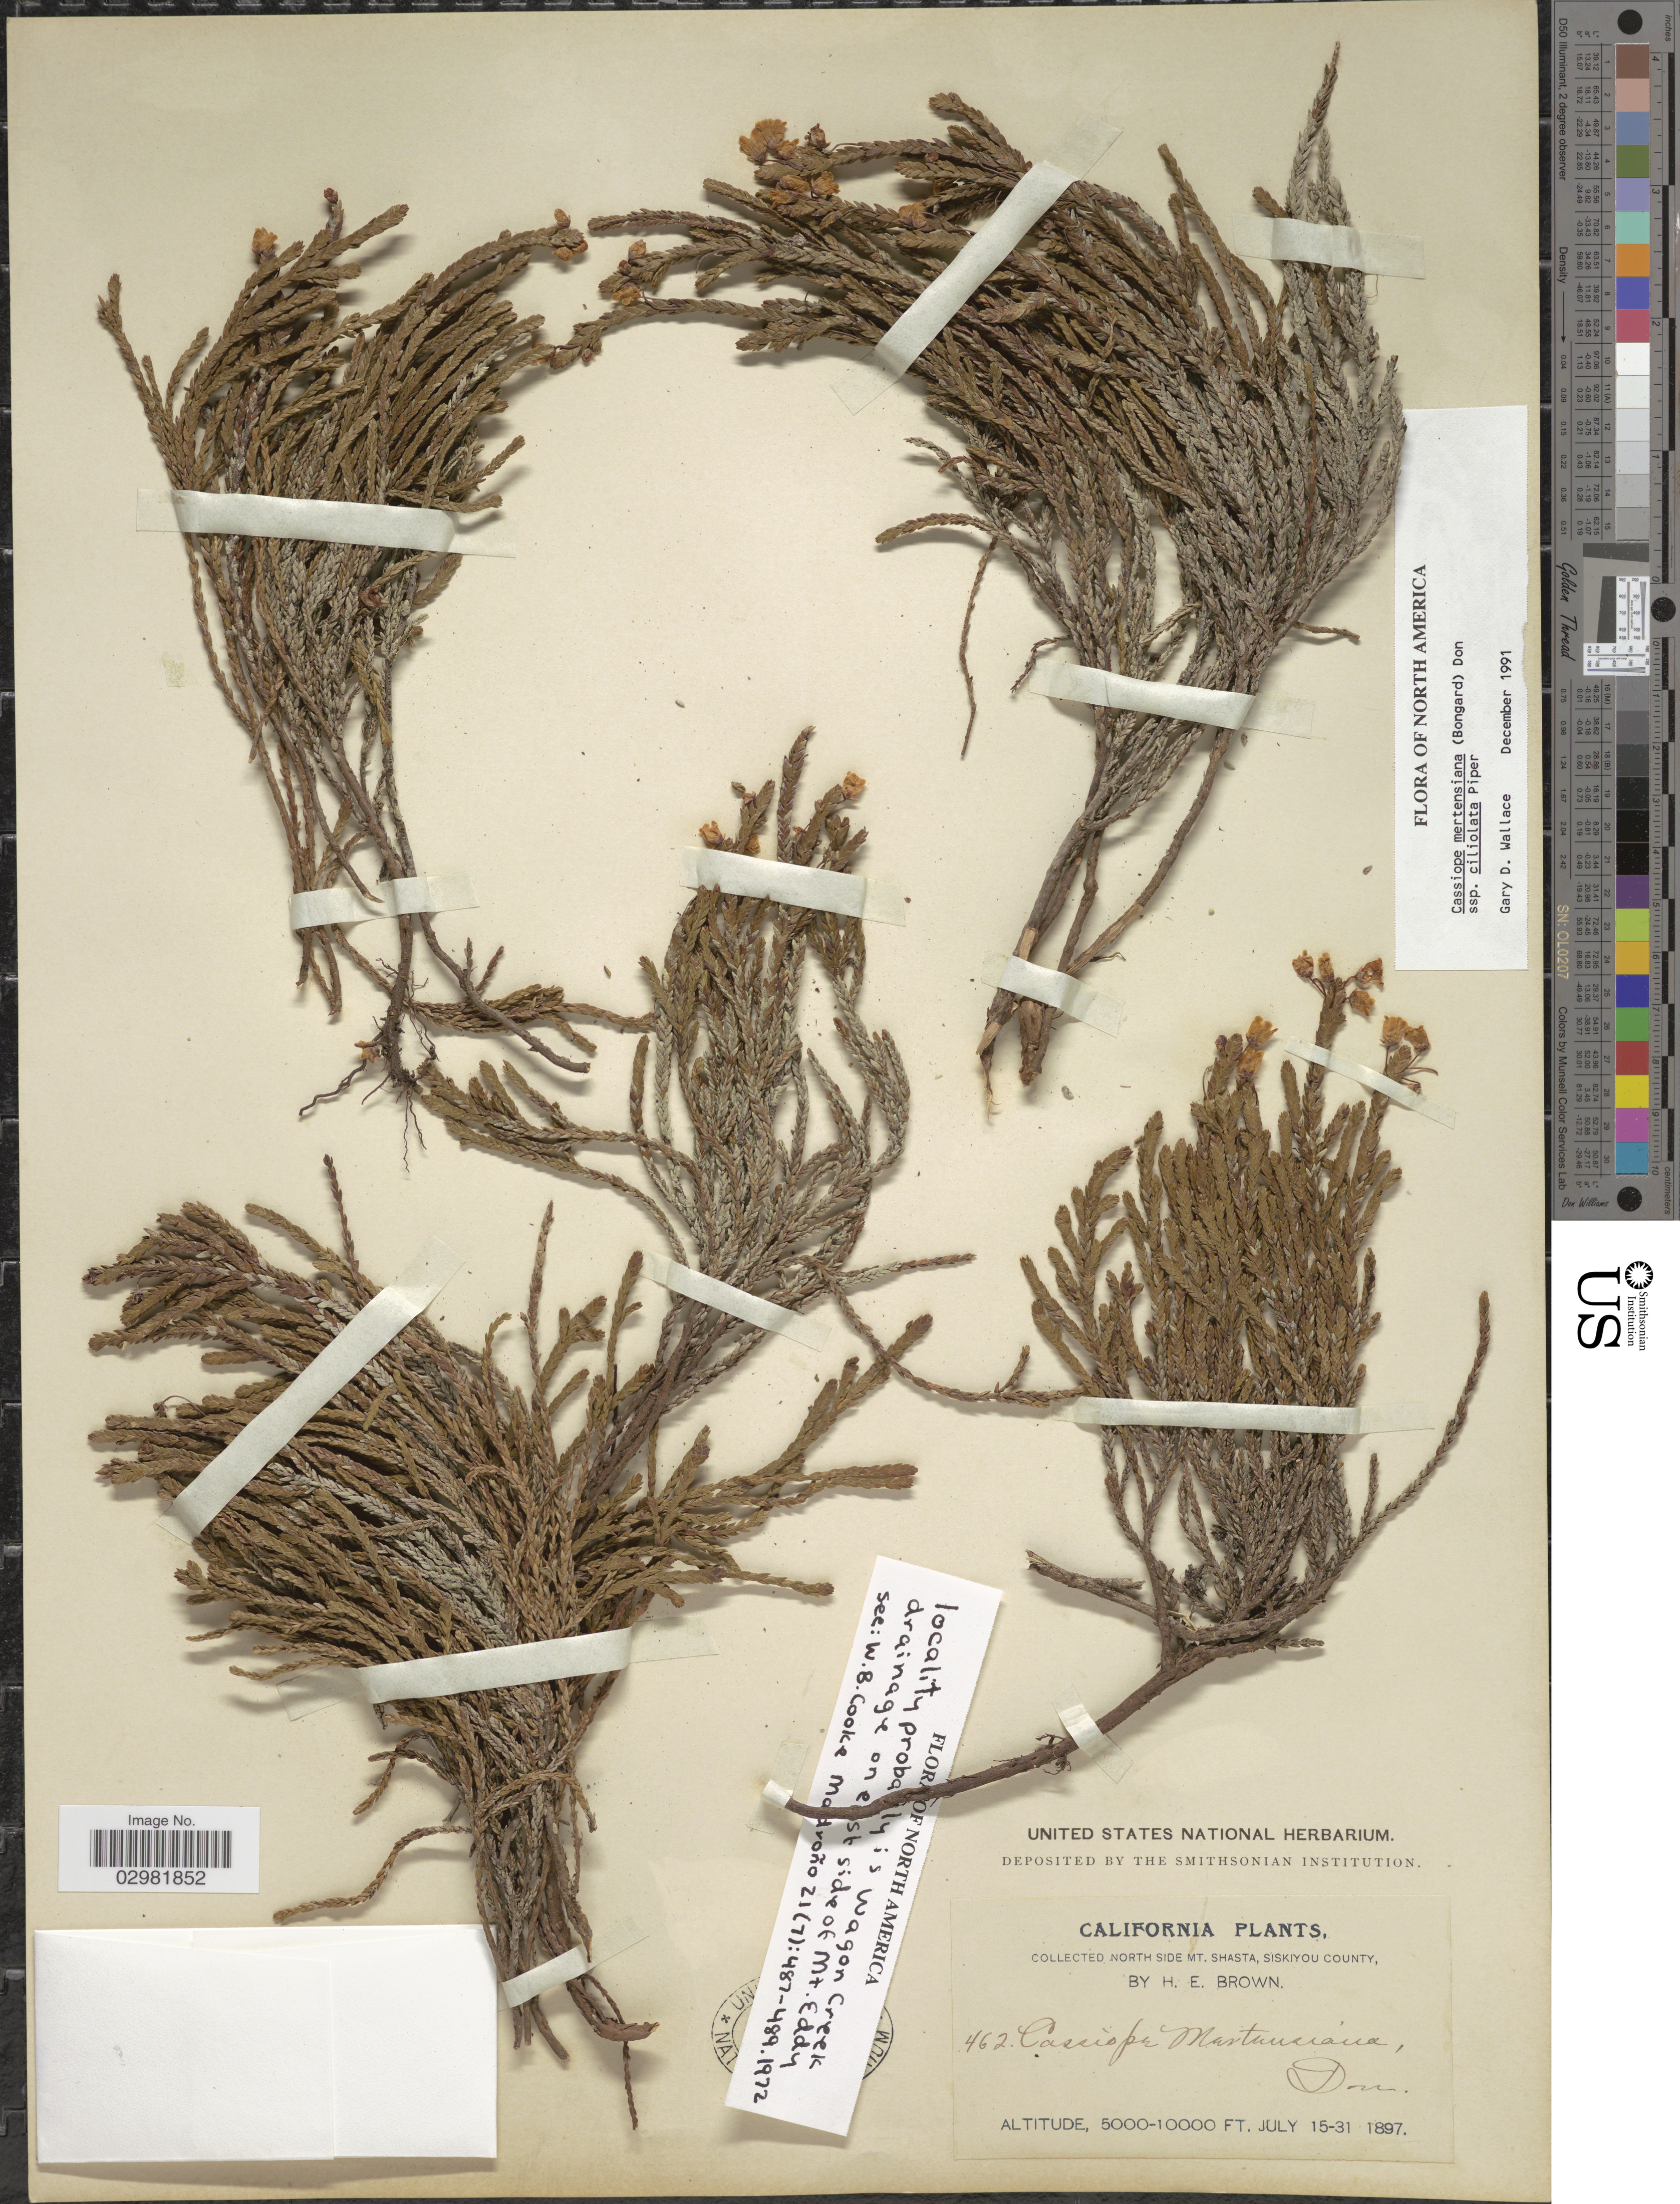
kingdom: Plantae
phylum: Tracheophyta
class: Magnoliopsida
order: Ericales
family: Ericaceae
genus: Cassiope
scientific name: Cassiope mertensiana subsp. ciliolata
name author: Piper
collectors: H. E. Brown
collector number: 462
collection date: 1897-07-15/1897-07-31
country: United States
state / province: California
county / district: Siskiyou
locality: North side Mt. Shasta, Siskiyou County.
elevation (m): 1524